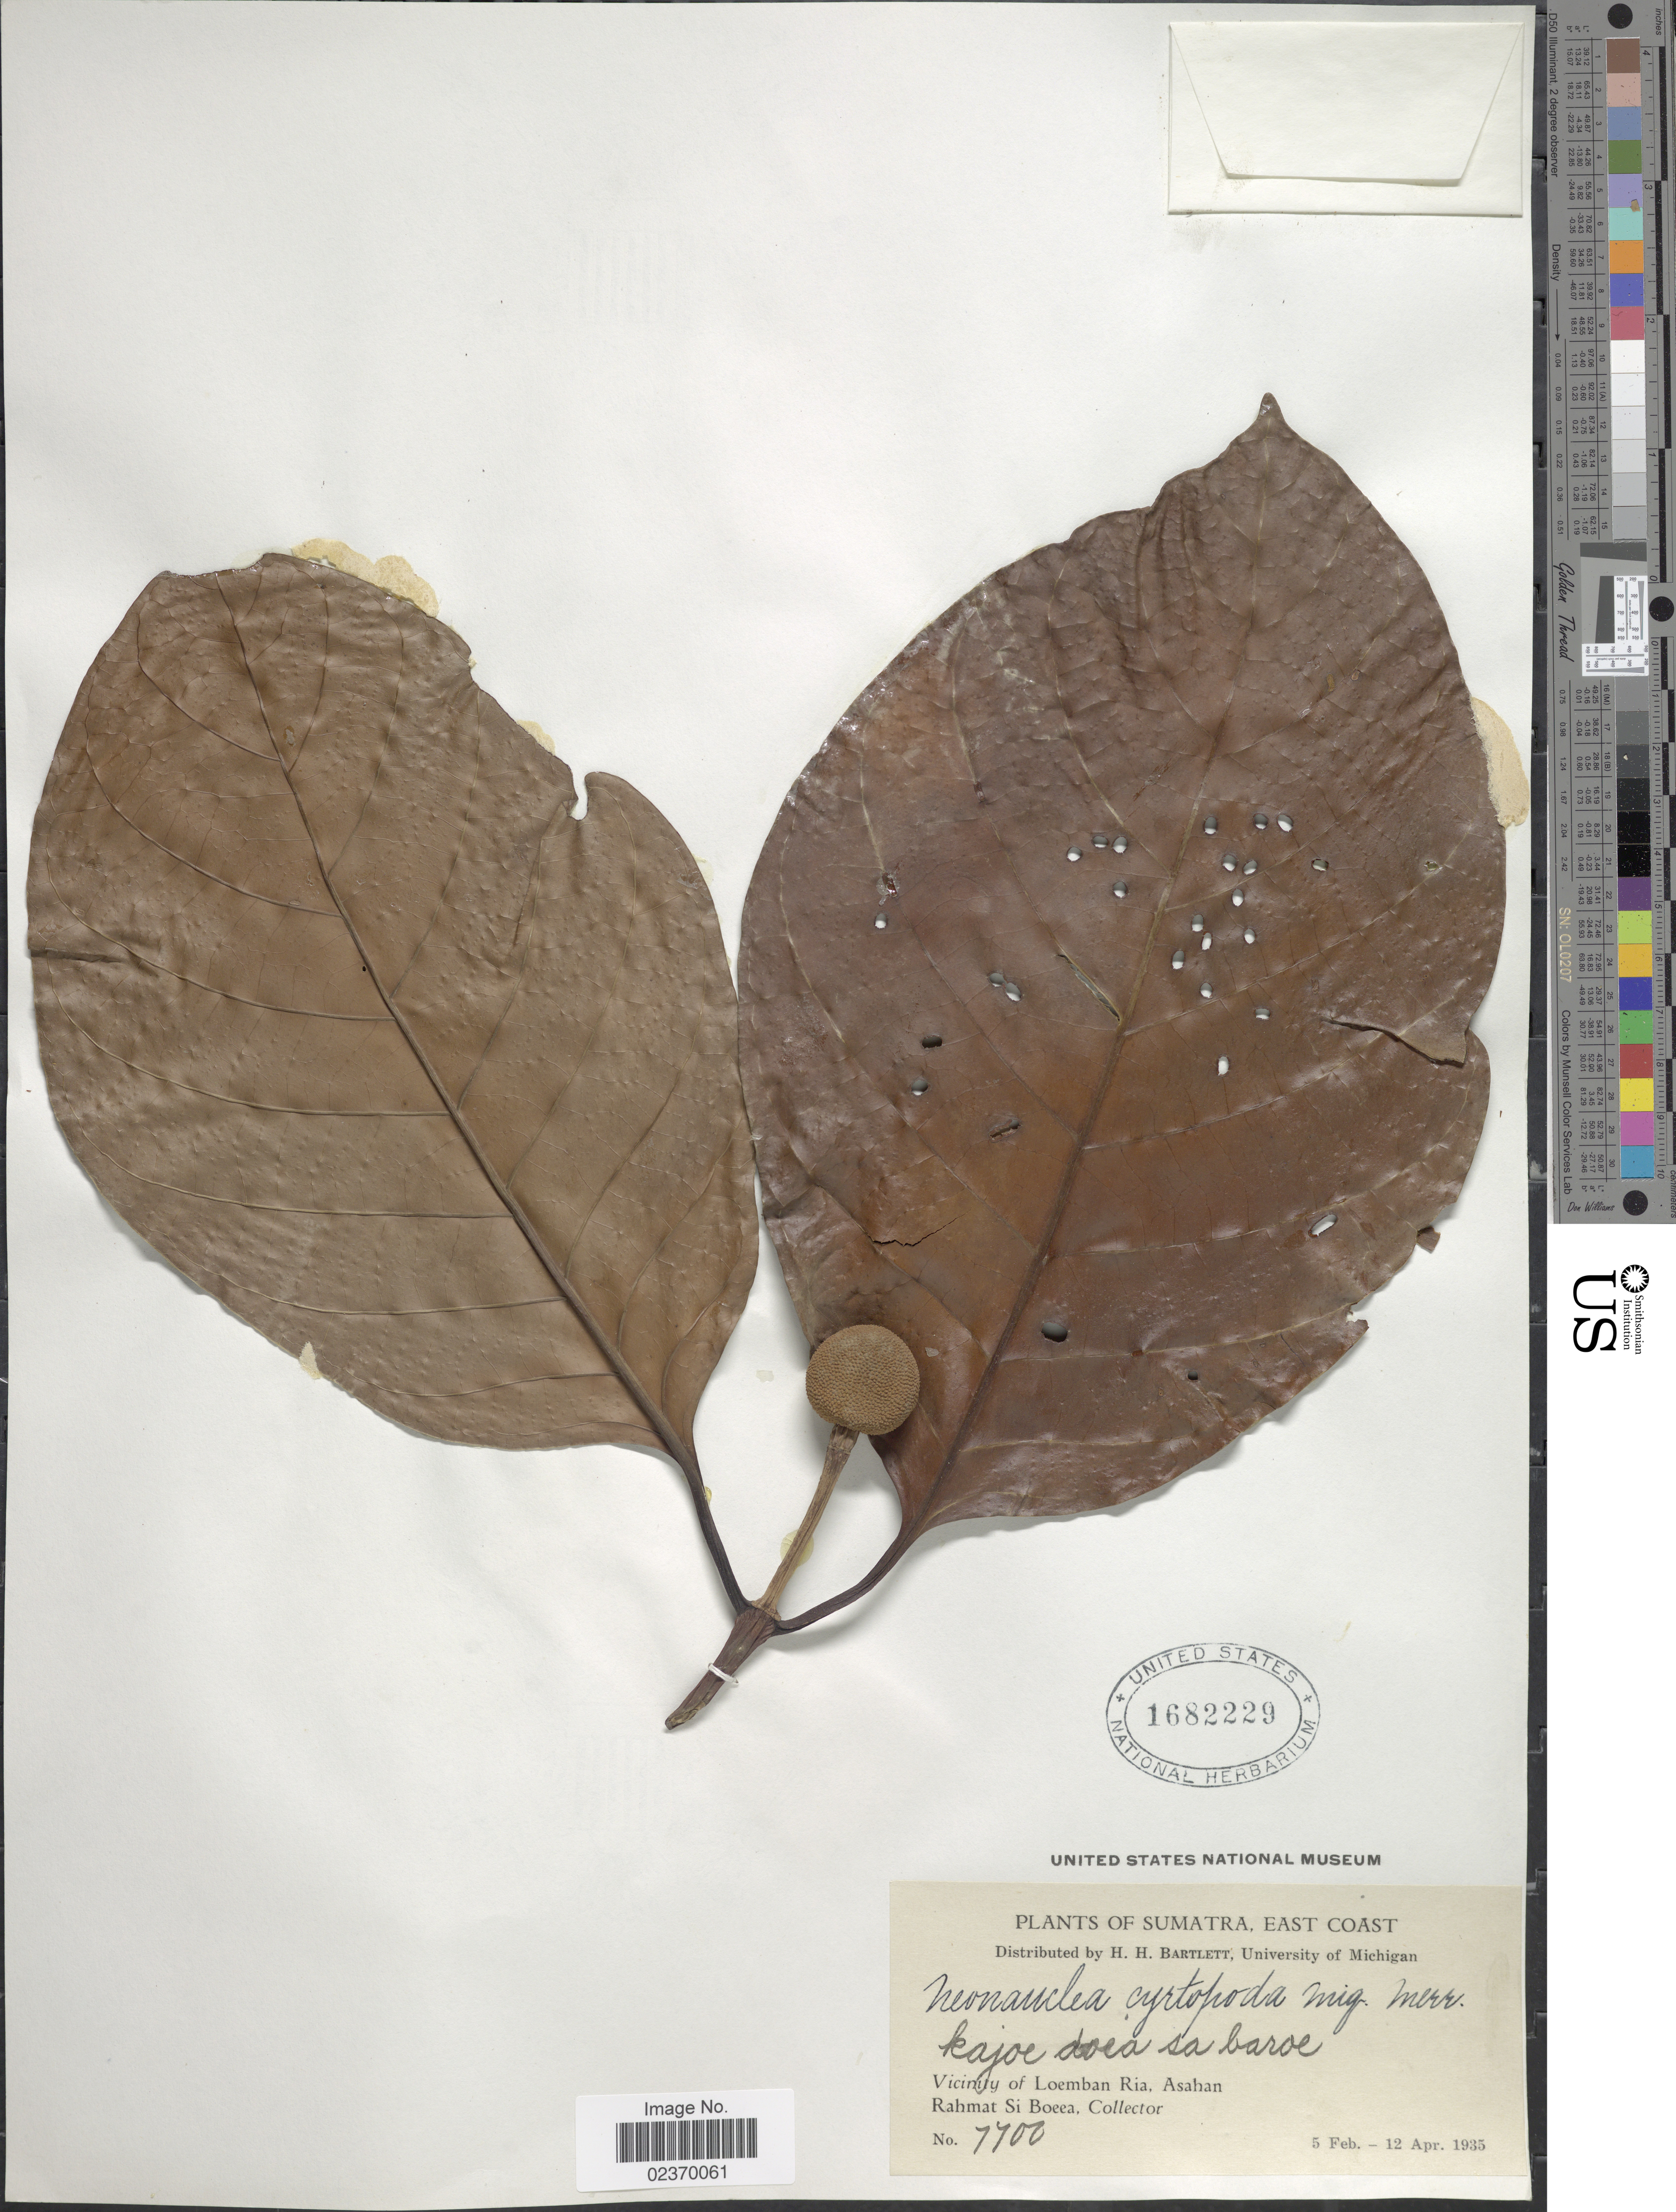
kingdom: Plantae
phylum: Tracheophyta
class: Magnoliopsida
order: Gentianales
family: Rubiaceae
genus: Neonauclea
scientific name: Neonauclea cyrtopoda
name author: (Miq.) Merr.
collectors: Rahmat Si Boeea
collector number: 7700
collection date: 1935-02-05/1935-04-12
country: Indonesia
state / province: Sumatra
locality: East Coast, Kajoe doea sa baroe, Vicinity of Loemban Ria, Asahan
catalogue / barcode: US 1682229